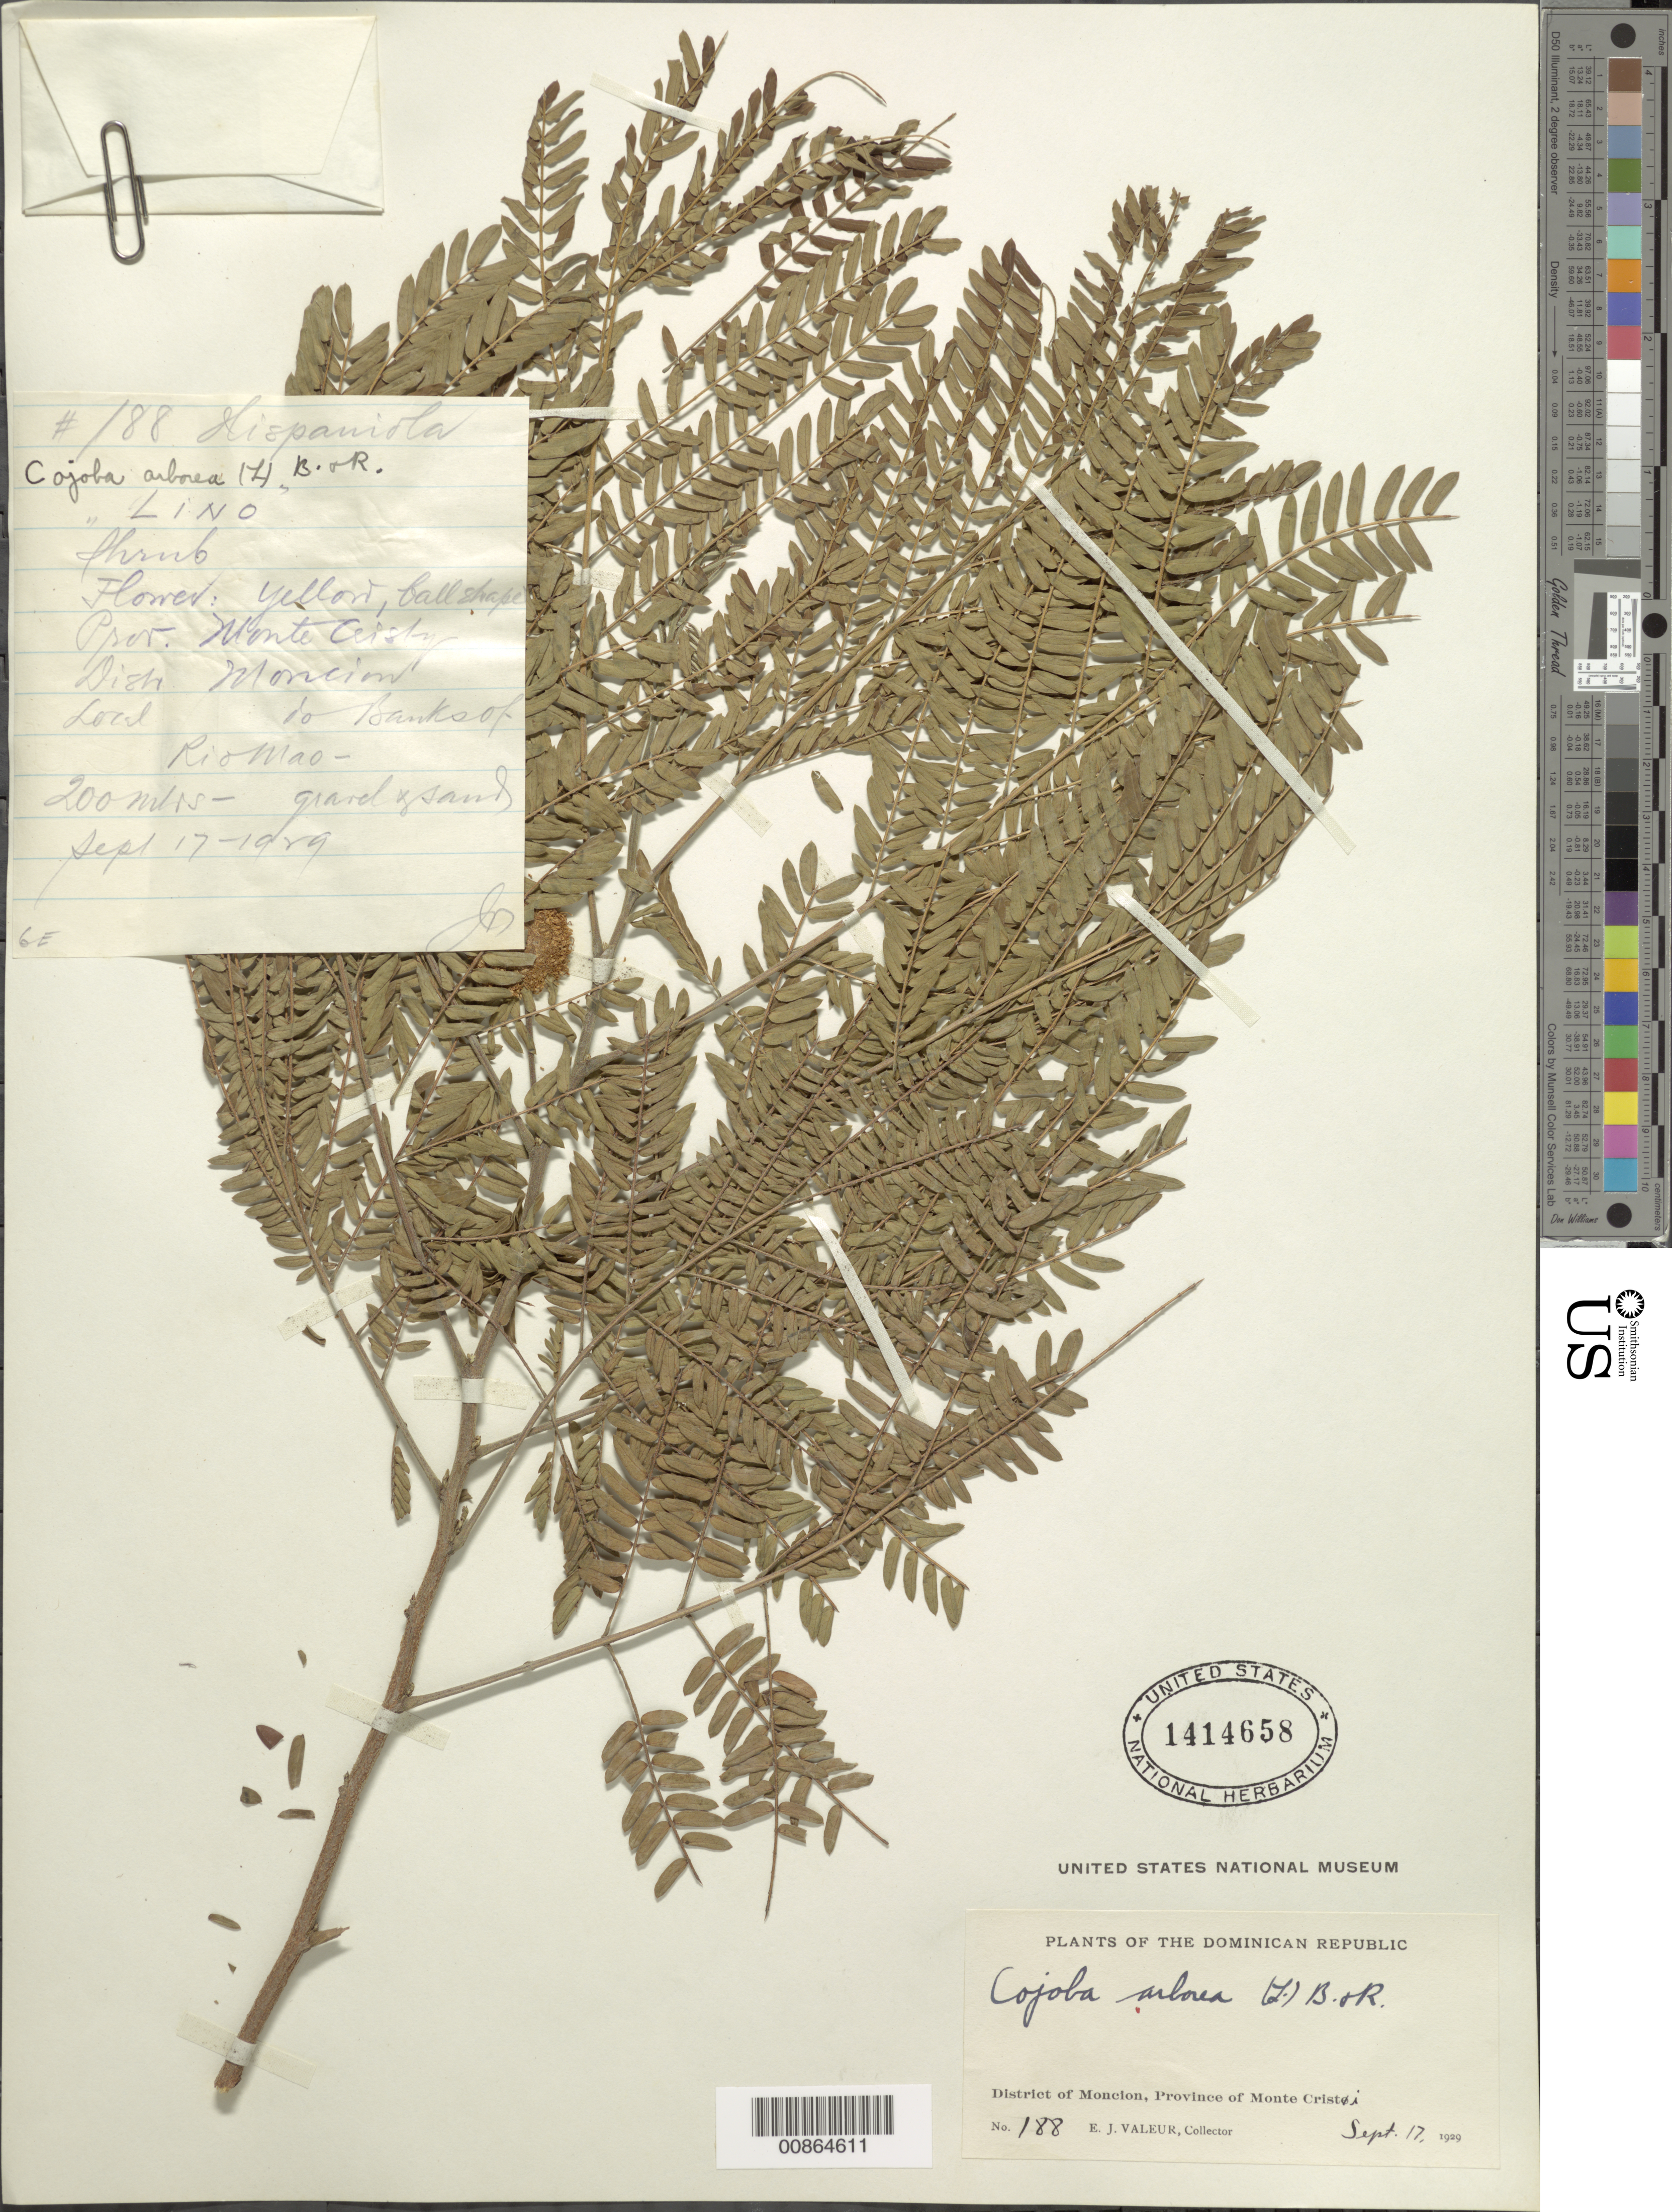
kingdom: Plantae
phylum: Tracheophyta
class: Magnoliopsida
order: Fabales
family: Fabaceae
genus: Cojoba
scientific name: Cojoba arborea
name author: (L.) Britton & Rose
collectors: E. Valeur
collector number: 188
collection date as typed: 17 Sep 1929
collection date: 1929-09-17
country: Dominican Republic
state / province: Monte Cristi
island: Hispaniola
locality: Banks of Río Mao, Distr. Monción.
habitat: Gravel and sandy soil.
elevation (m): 200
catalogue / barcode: US 1414658